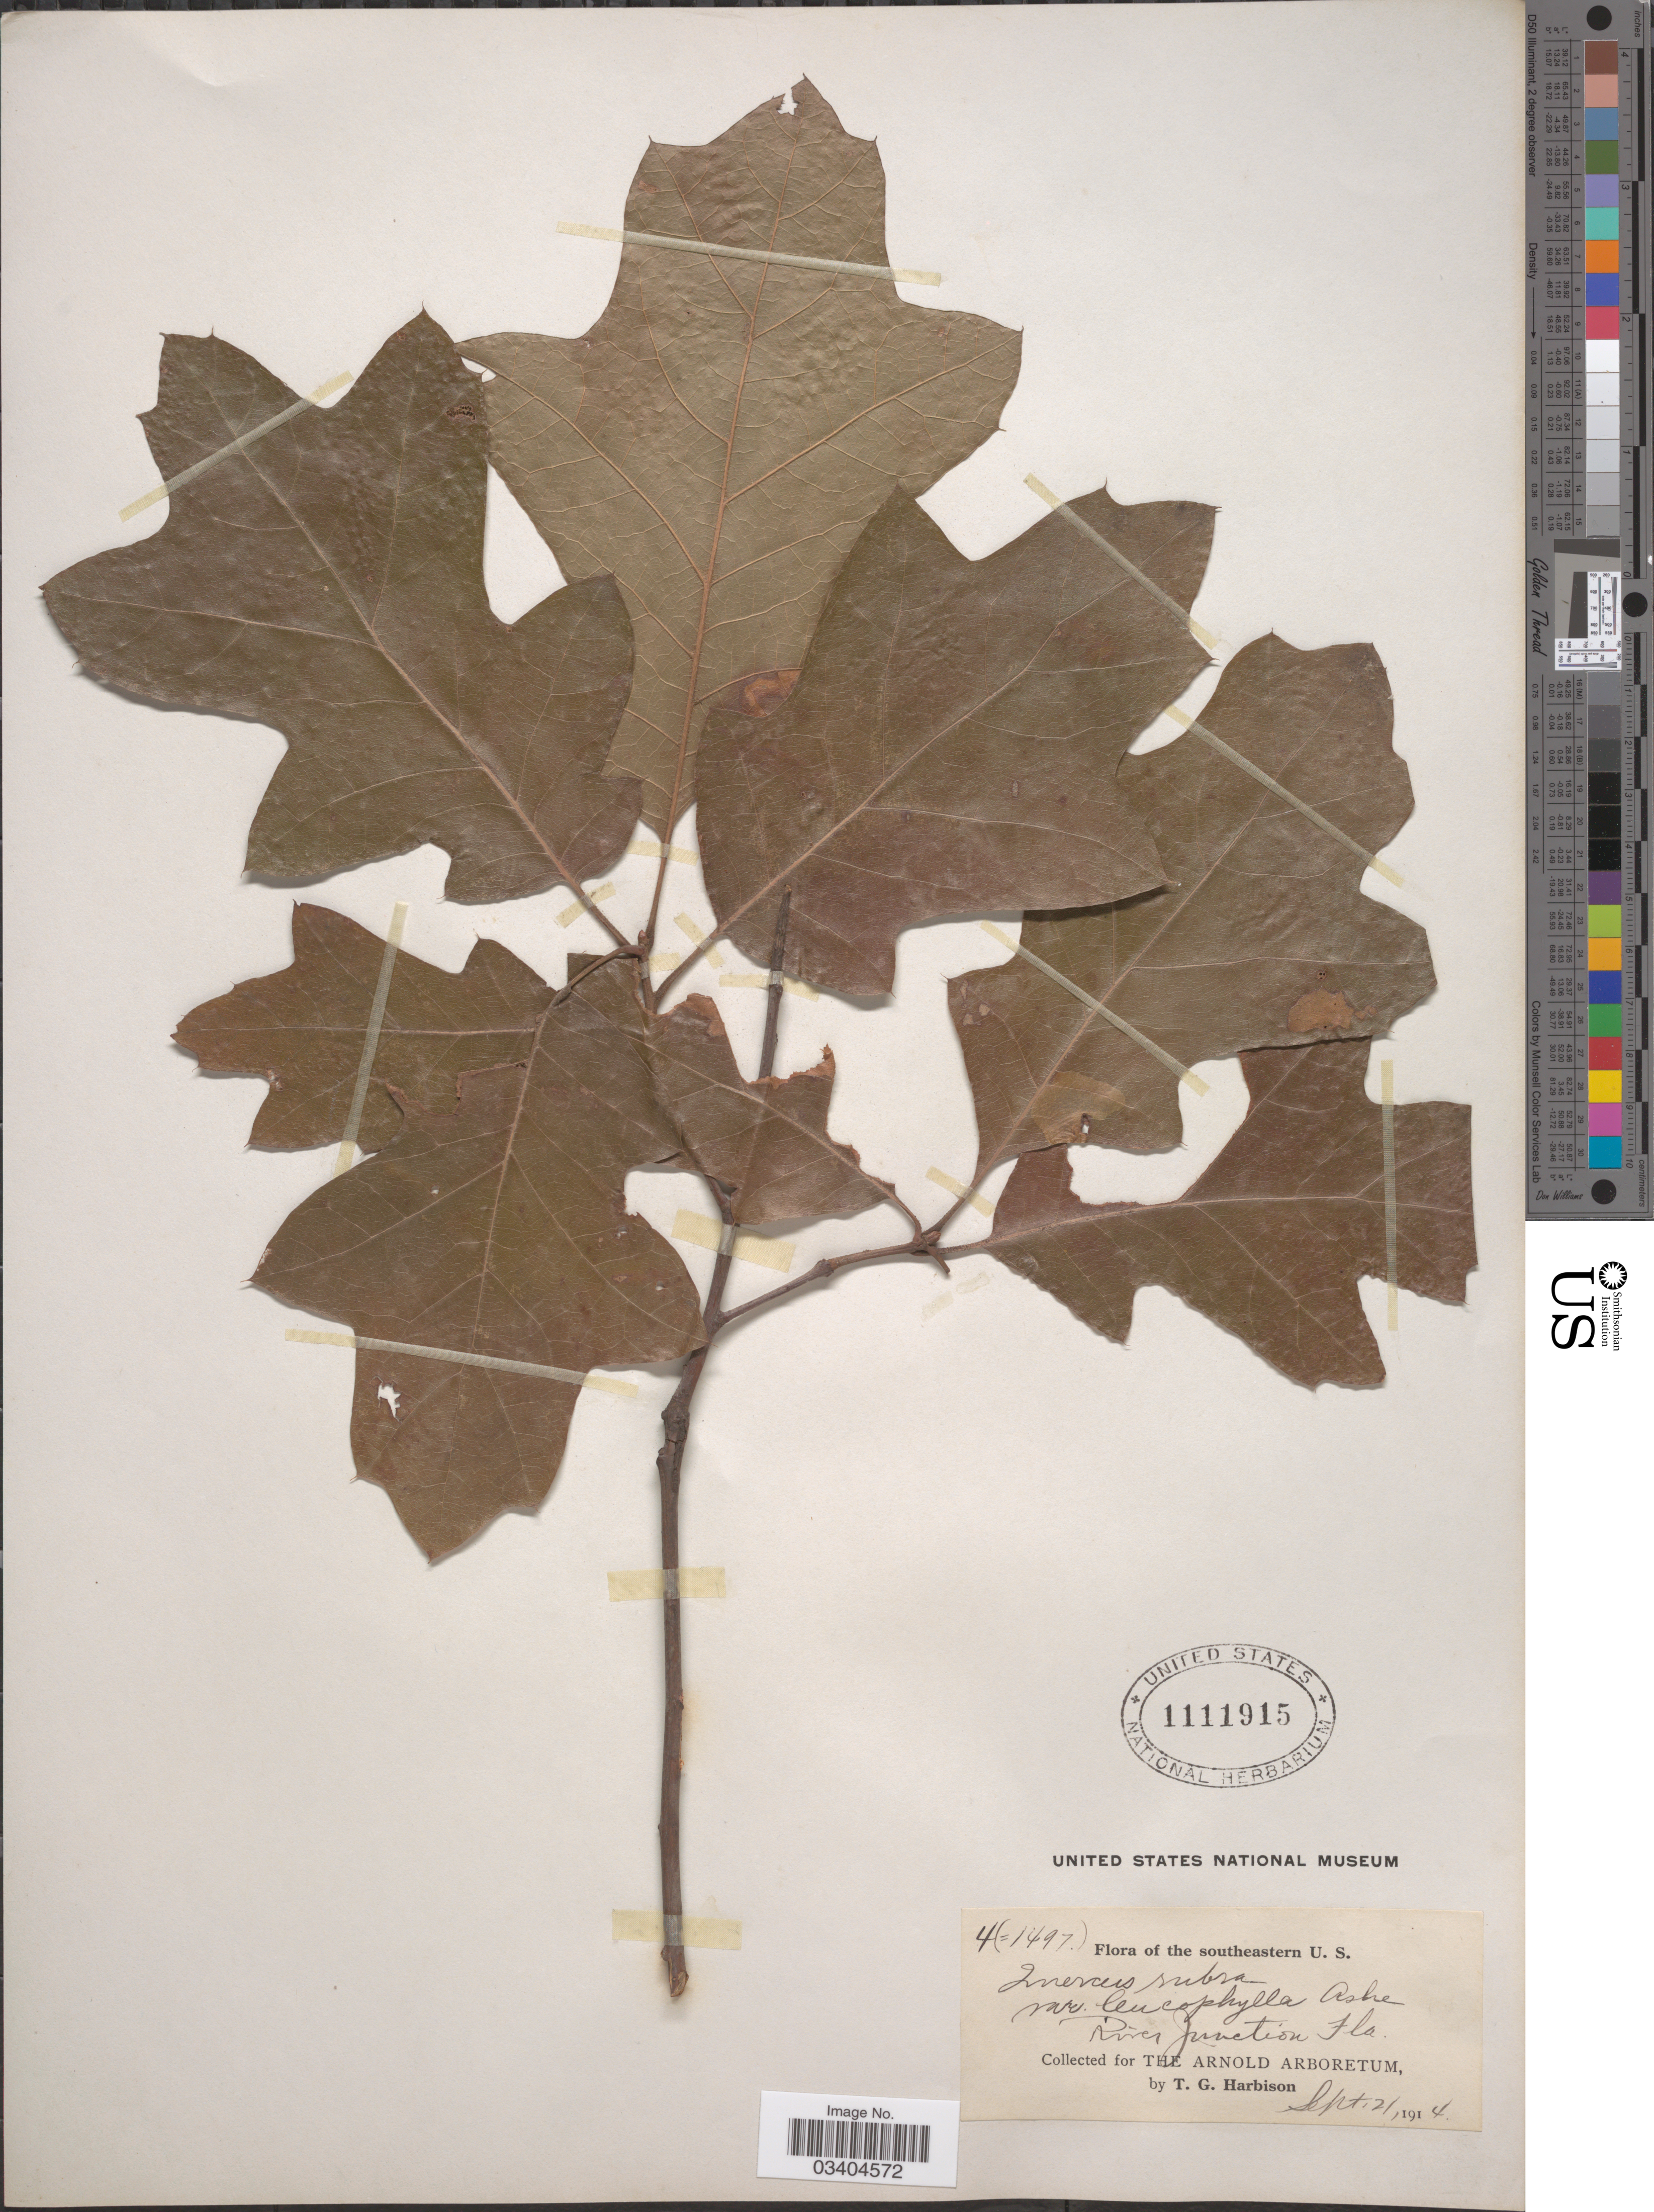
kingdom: Plantae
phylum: Tracheophyta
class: Magnoliopsida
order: Fagales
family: Fagaceae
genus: Quercus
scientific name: Quercus falcata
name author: Michx.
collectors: T. Harbison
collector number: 4(=1497)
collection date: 1914-09-21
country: United States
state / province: Florida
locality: The Southeastern U.S. River Junction.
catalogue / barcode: US 1111915